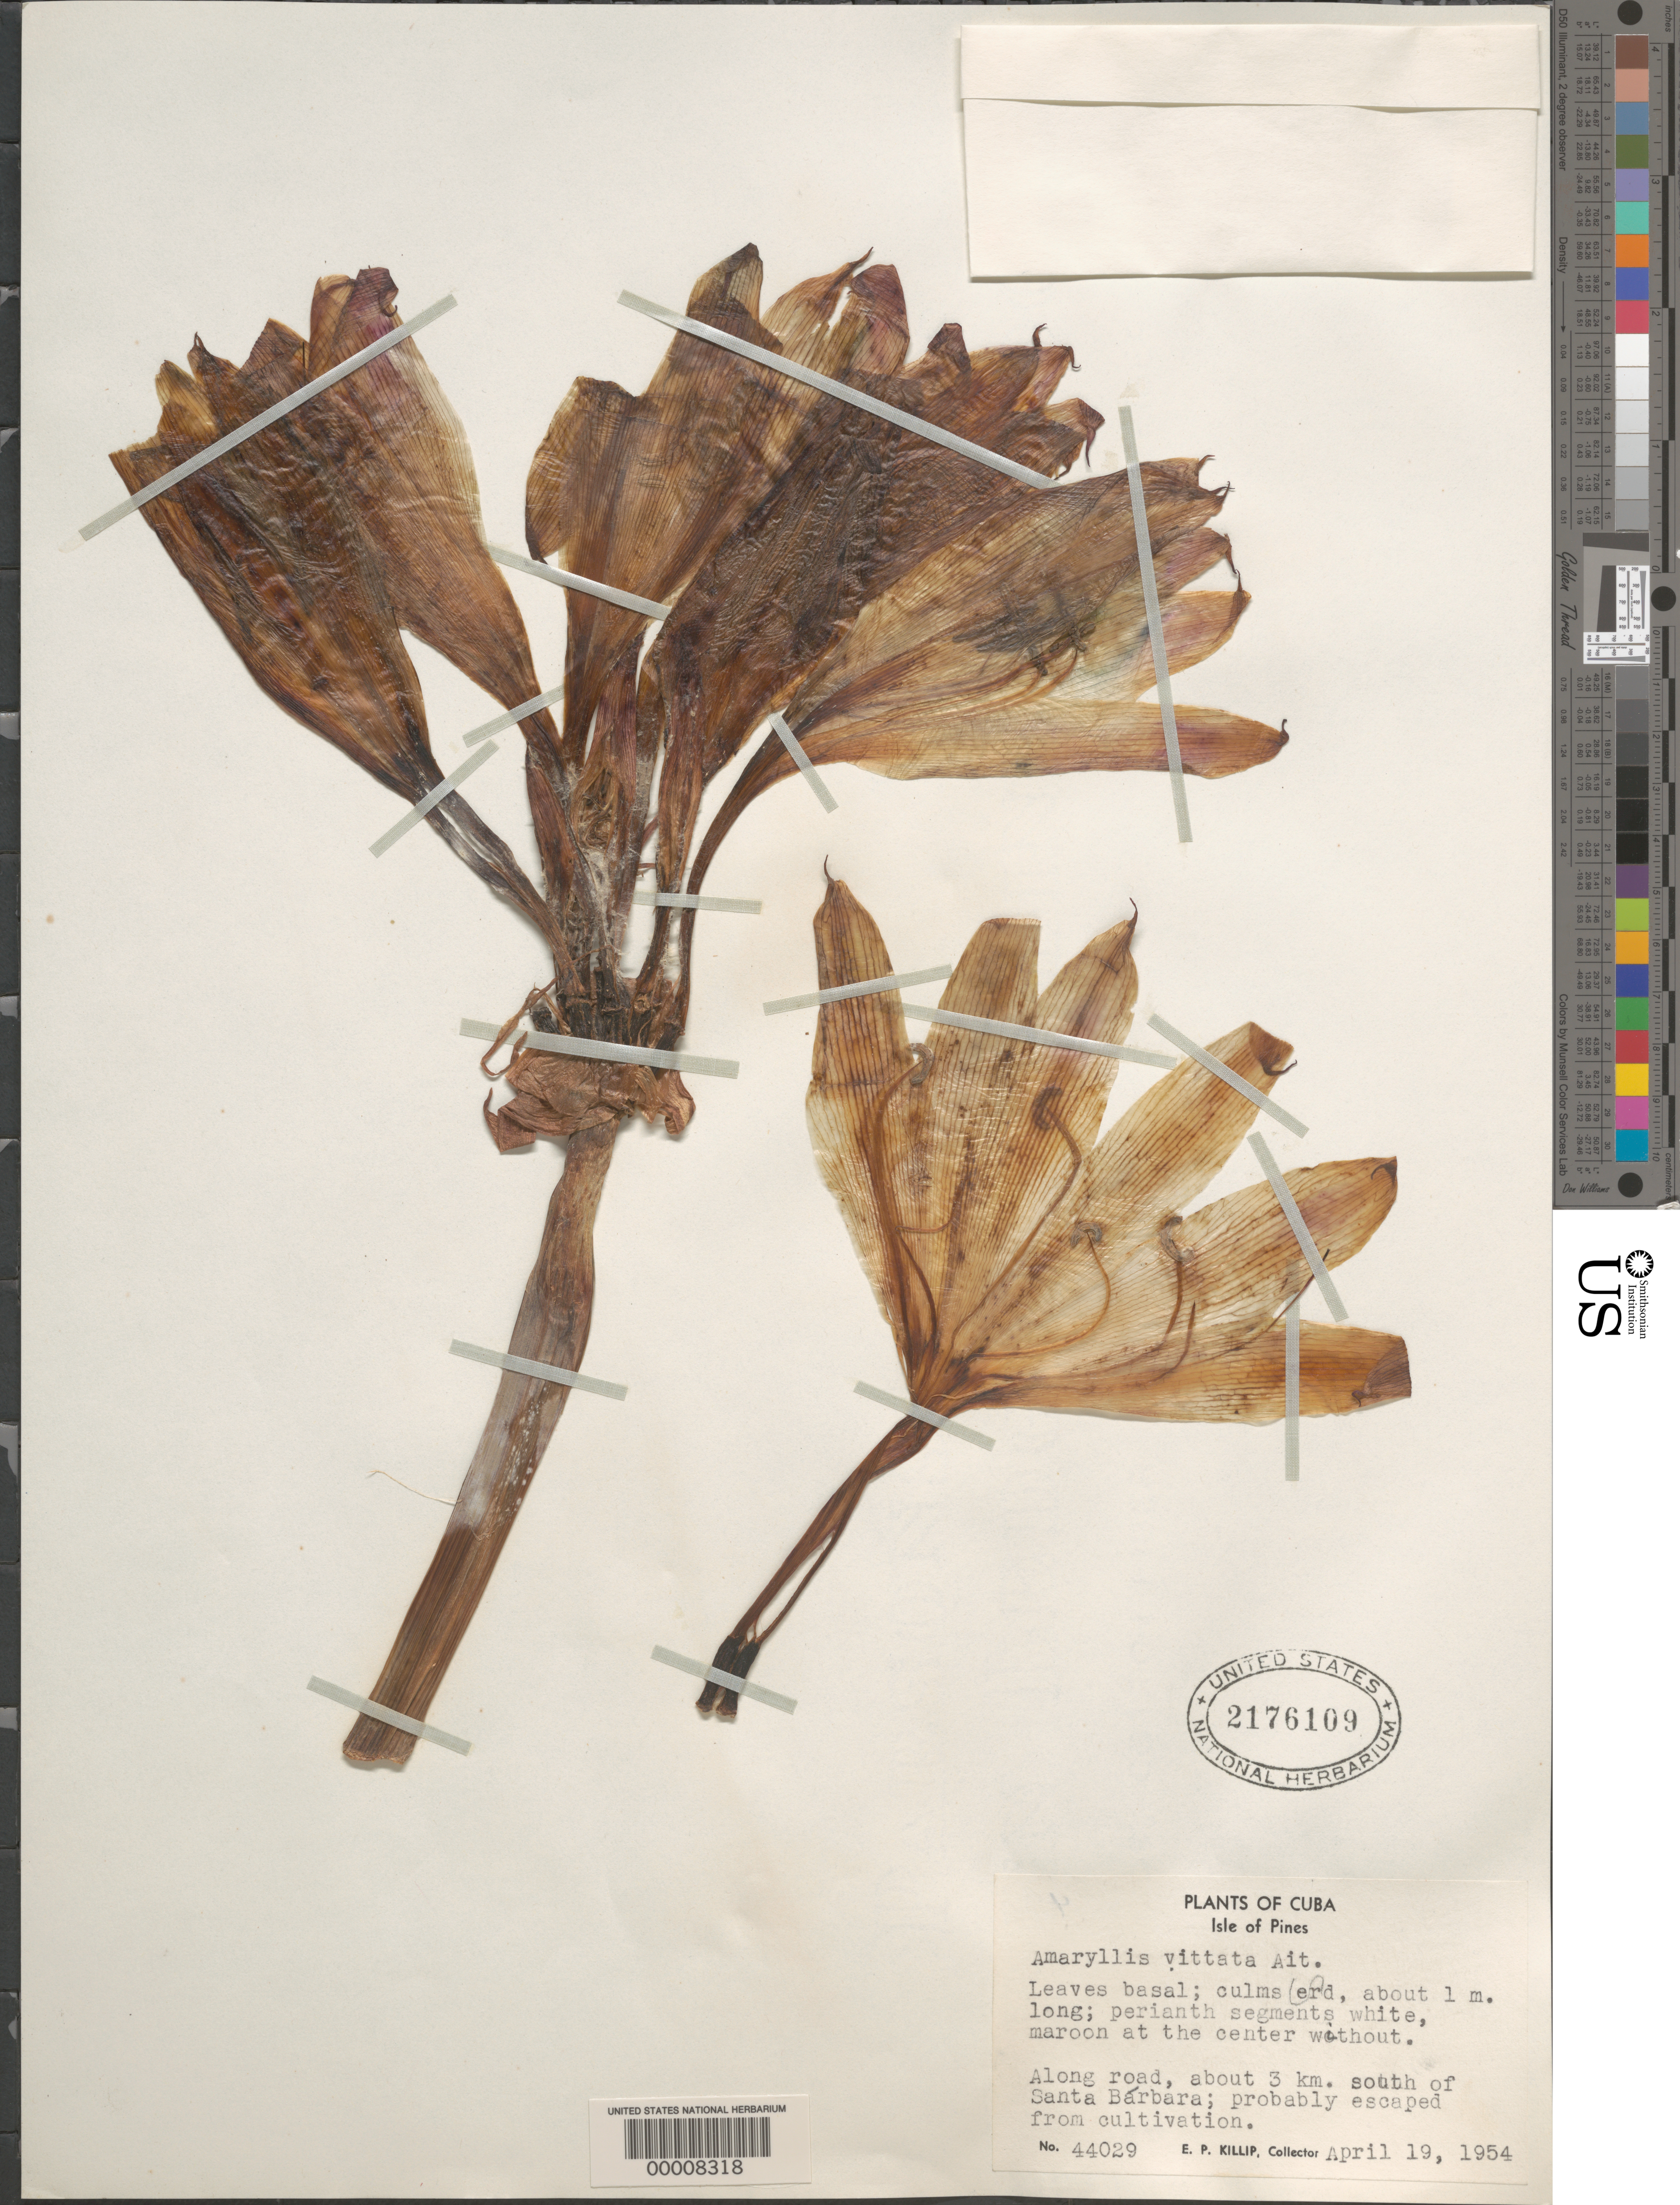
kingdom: Plantae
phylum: Tracheophyta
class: Liliopsida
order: Asparagales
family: Amaryllidaceae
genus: Amaryllis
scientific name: Amaryllis vittata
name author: L'Hér.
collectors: E. P. Killip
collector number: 44029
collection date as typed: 19 Apr 1954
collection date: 1954-04-19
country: Cuba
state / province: La Habana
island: Greater Antilles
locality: About 3 km. S of Santa Barbara, along road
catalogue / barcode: US 2176109